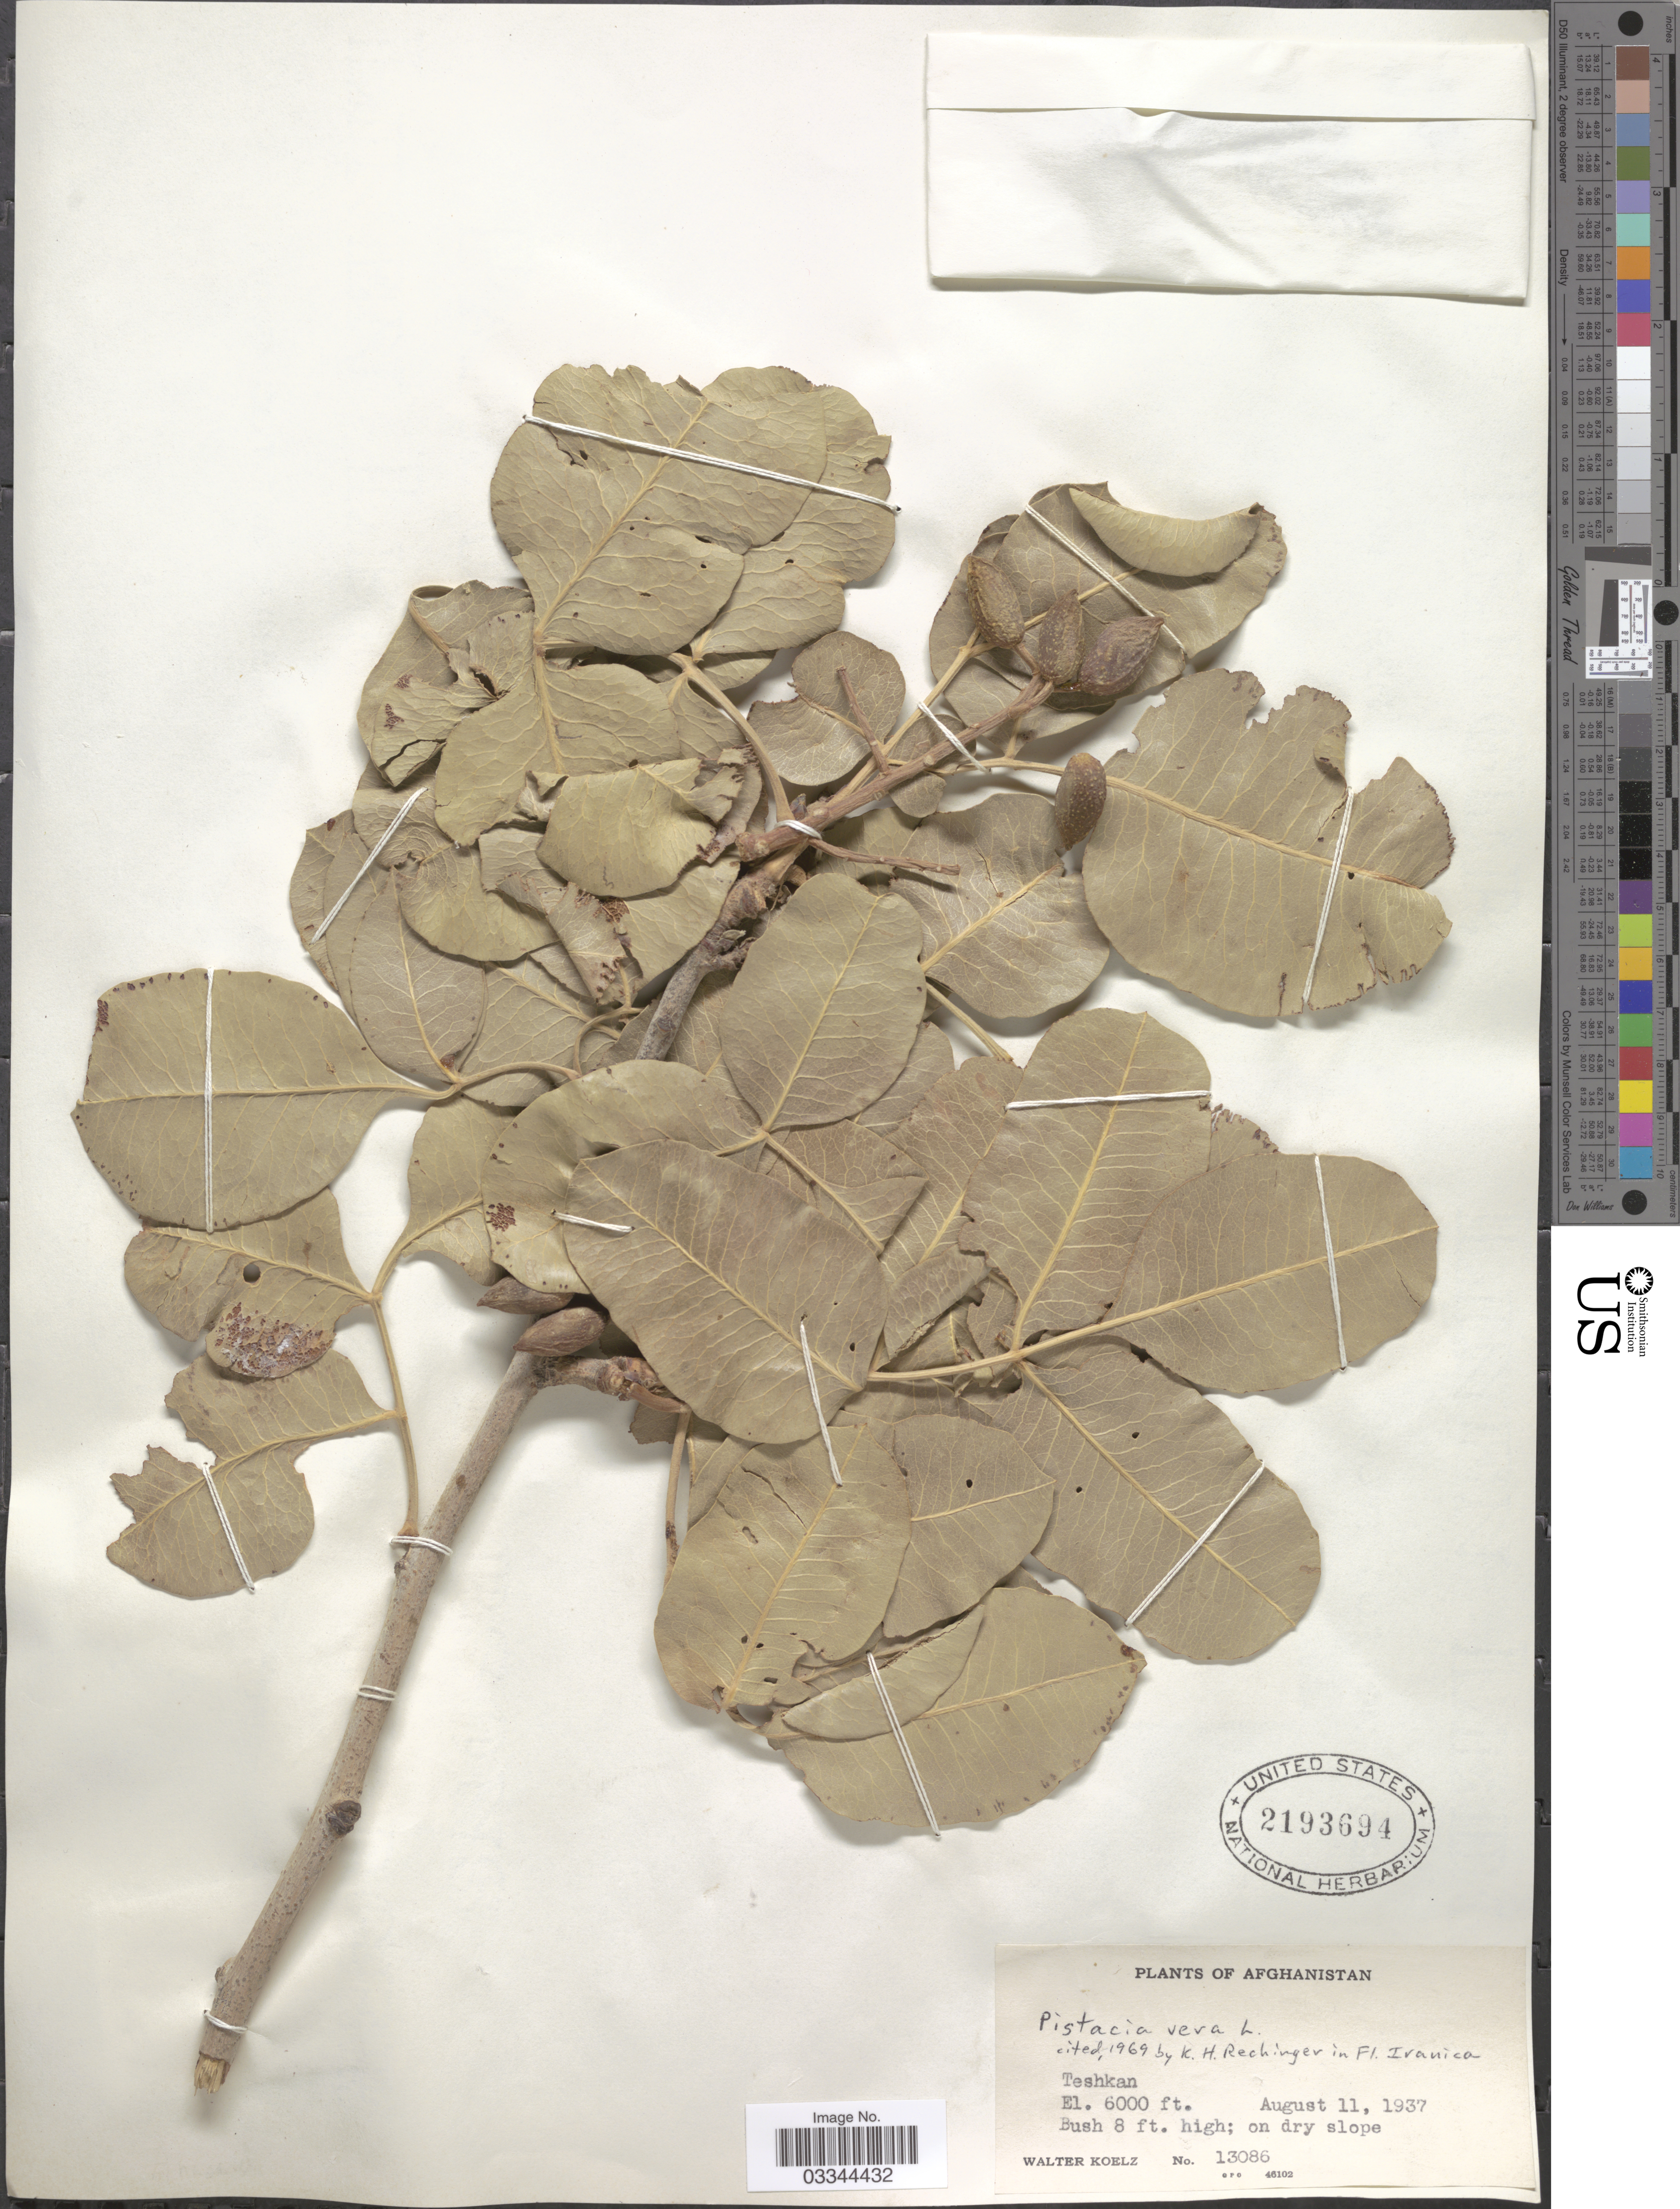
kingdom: Plantae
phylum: Tracheophyta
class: Magnoliopsida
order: Sapindales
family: Anacardiaceae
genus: Pistacia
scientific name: Pistacia vera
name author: L.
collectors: W. N. Koelz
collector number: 13086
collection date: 1937-08-11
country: Afghanistan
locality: Teshkan.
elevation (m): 1829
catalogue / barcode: US 2193694